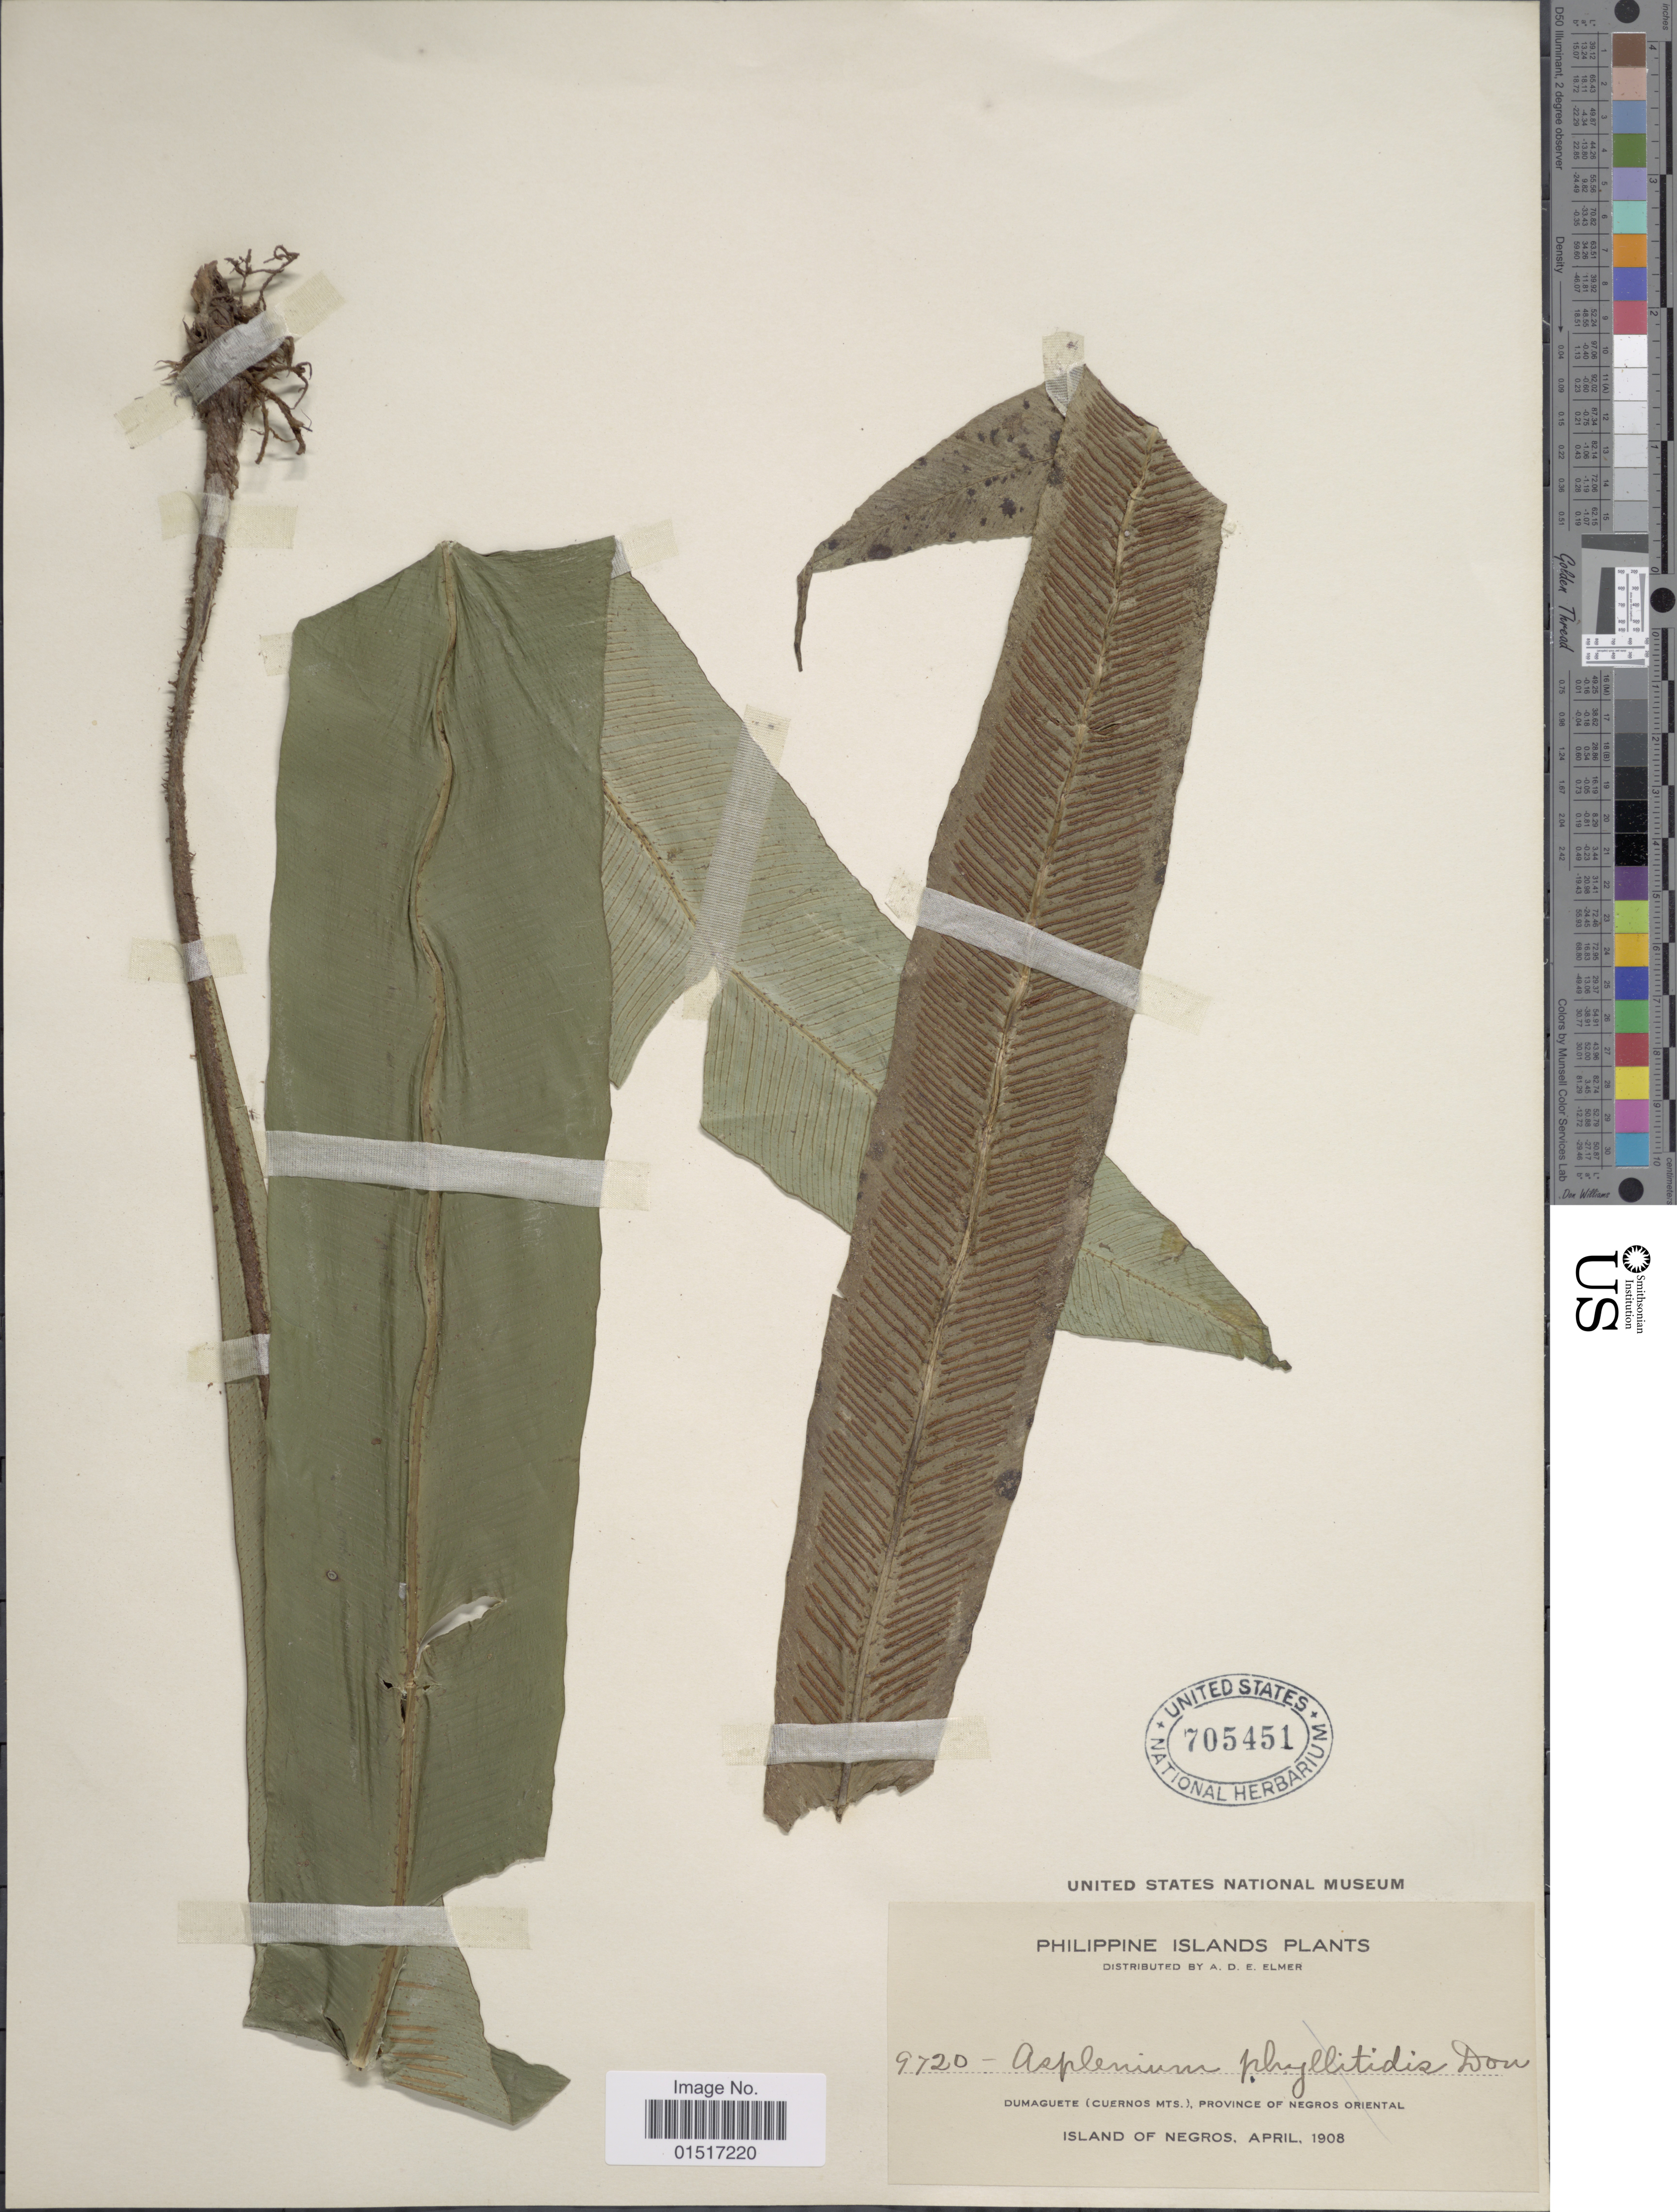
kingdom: Plantae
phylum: Tracheophyta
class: Polypodiopsida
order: Polypodiales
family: Aspleniaceae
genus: Asplenium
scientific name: Asplenium vittiforme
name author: Cav.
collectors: A. D. E. Elmer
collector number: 9720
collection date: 1908-04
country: Philippines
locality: Dumaguete (Cuernos Mts.), Province of Negros Oriental. Island of Negros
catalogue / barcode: US 705451